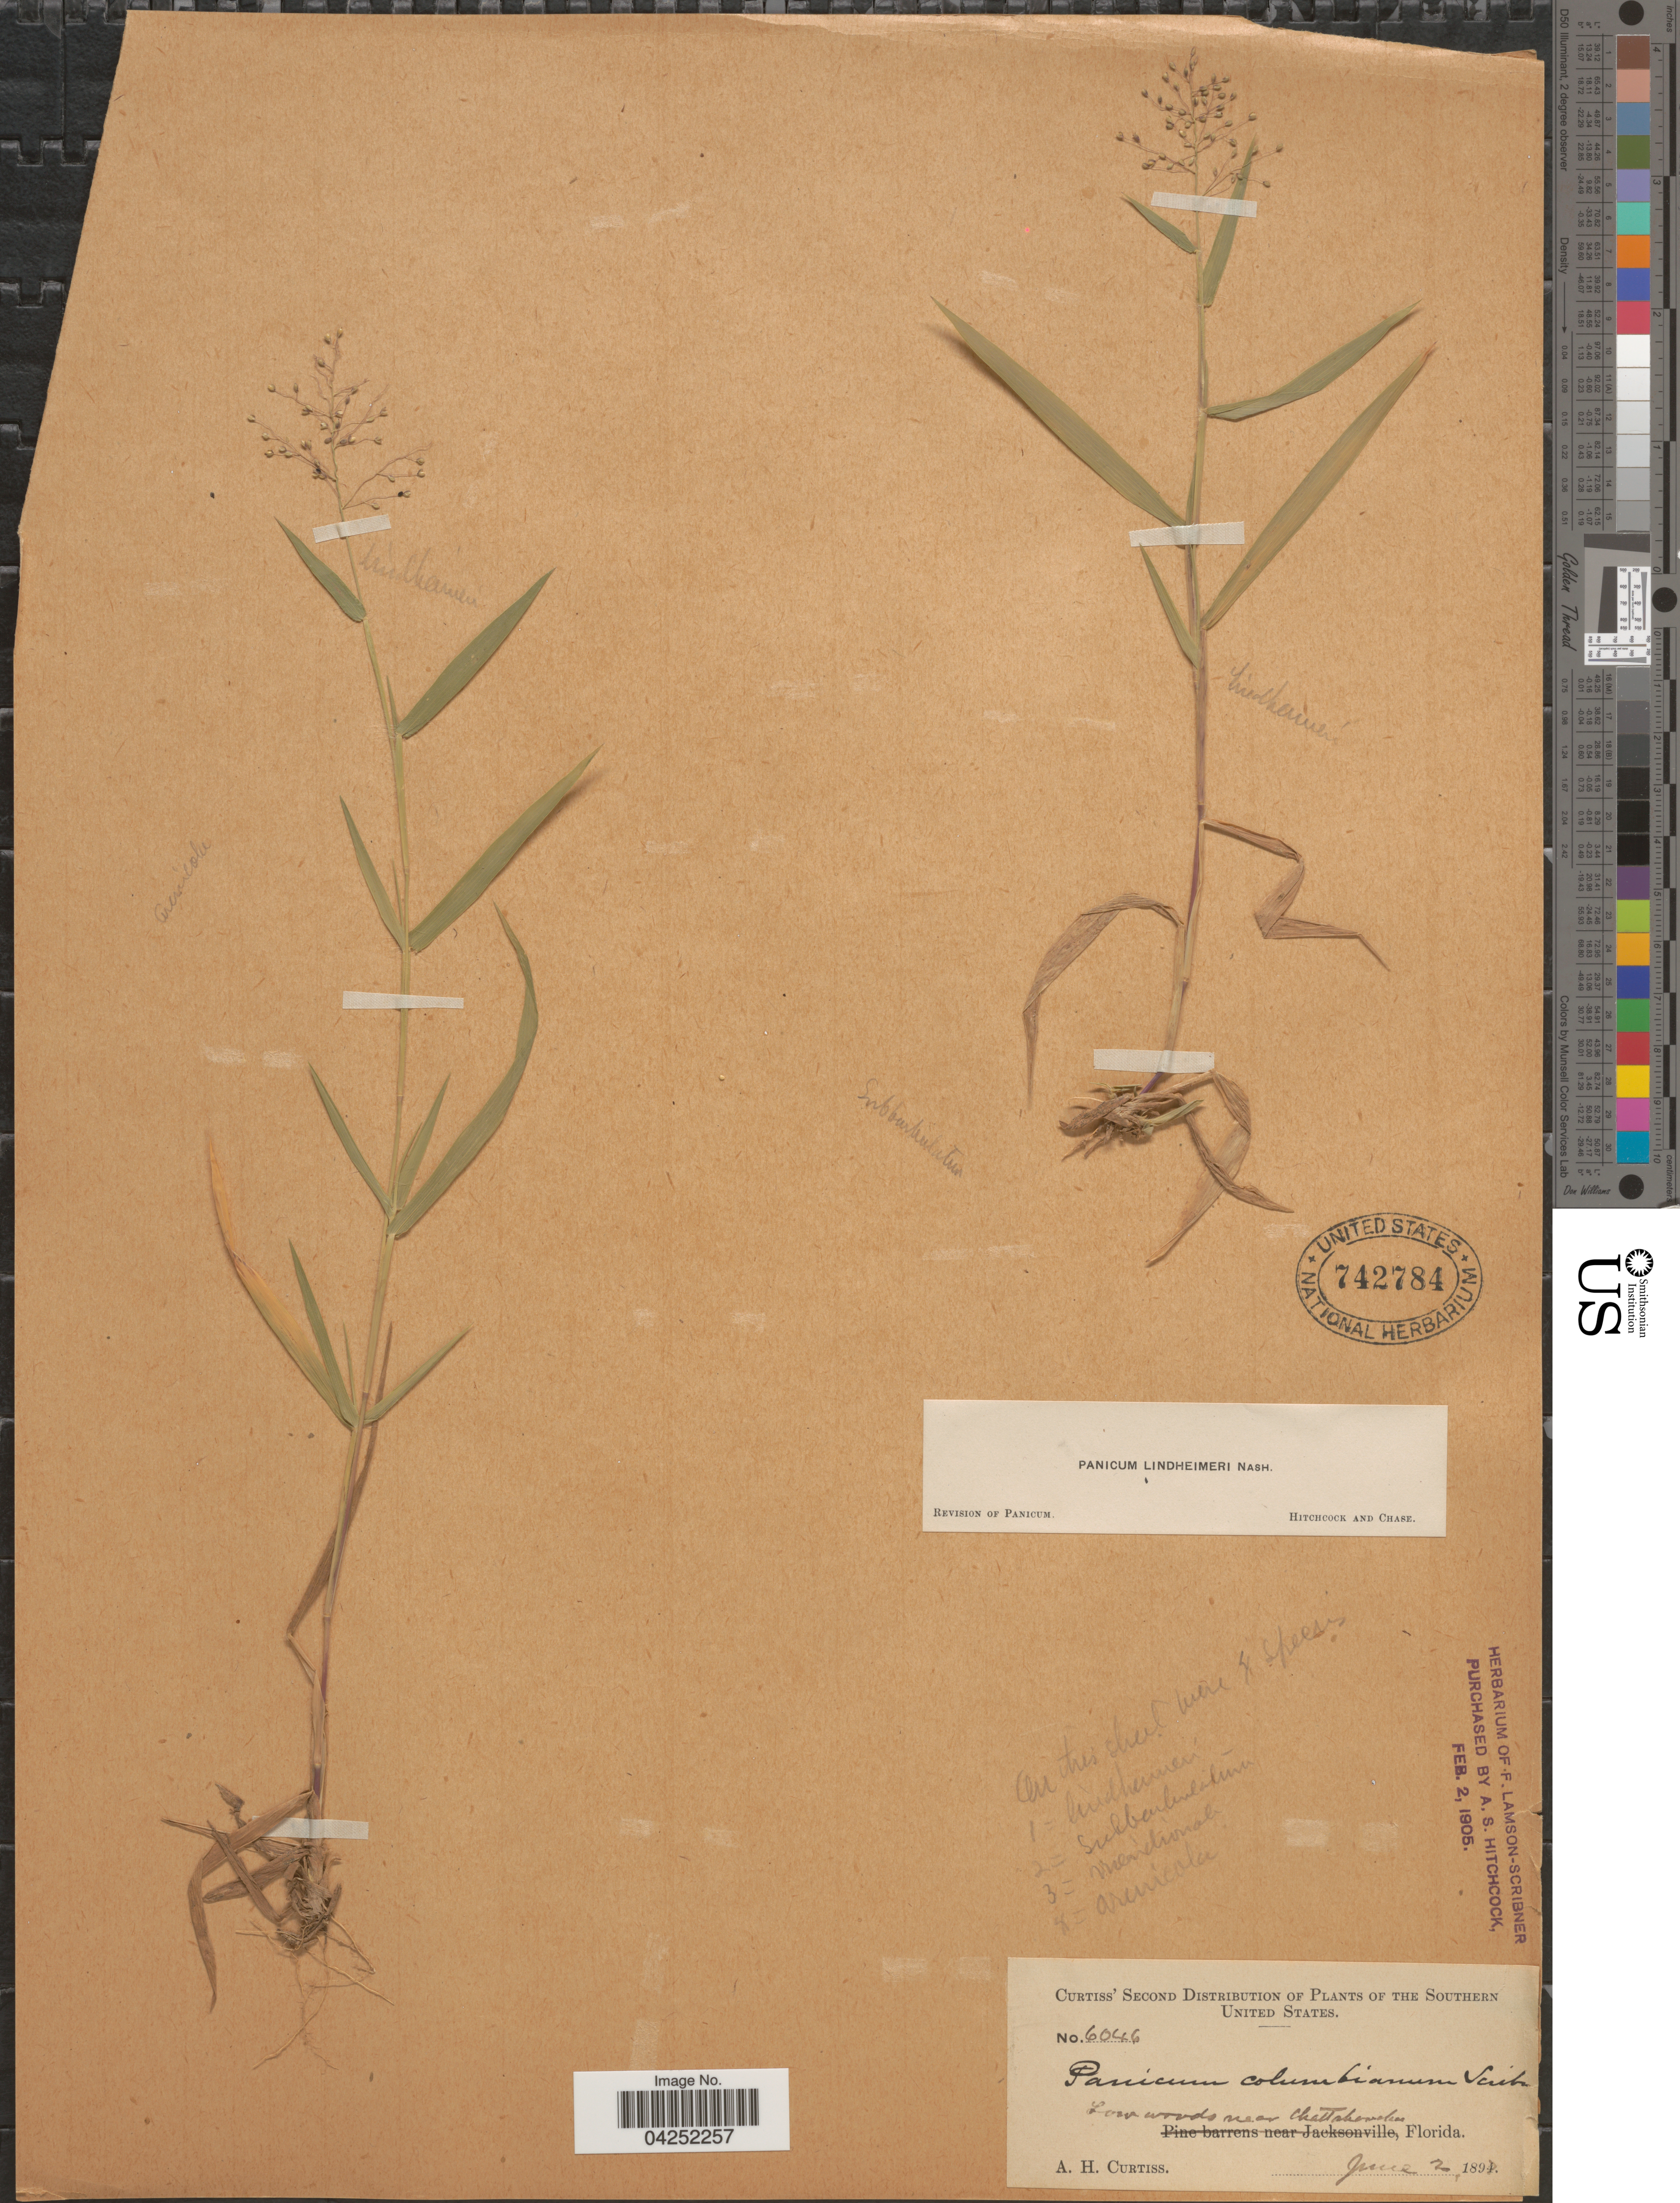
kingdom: Plantae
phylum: Tracheophyta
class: Liliopsida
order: Poales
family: Poaceae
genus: Dichanthelium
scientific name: Dichanthelium acuminatum var. lindheimeri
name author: (Nash) Gould & C.A. Clark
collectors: A. H. Curtiss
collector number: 6046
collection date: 1894-06-02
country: United States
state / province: Florida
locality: The Southern United States. Low woods near Chattahoochee.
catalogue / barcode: US 742784